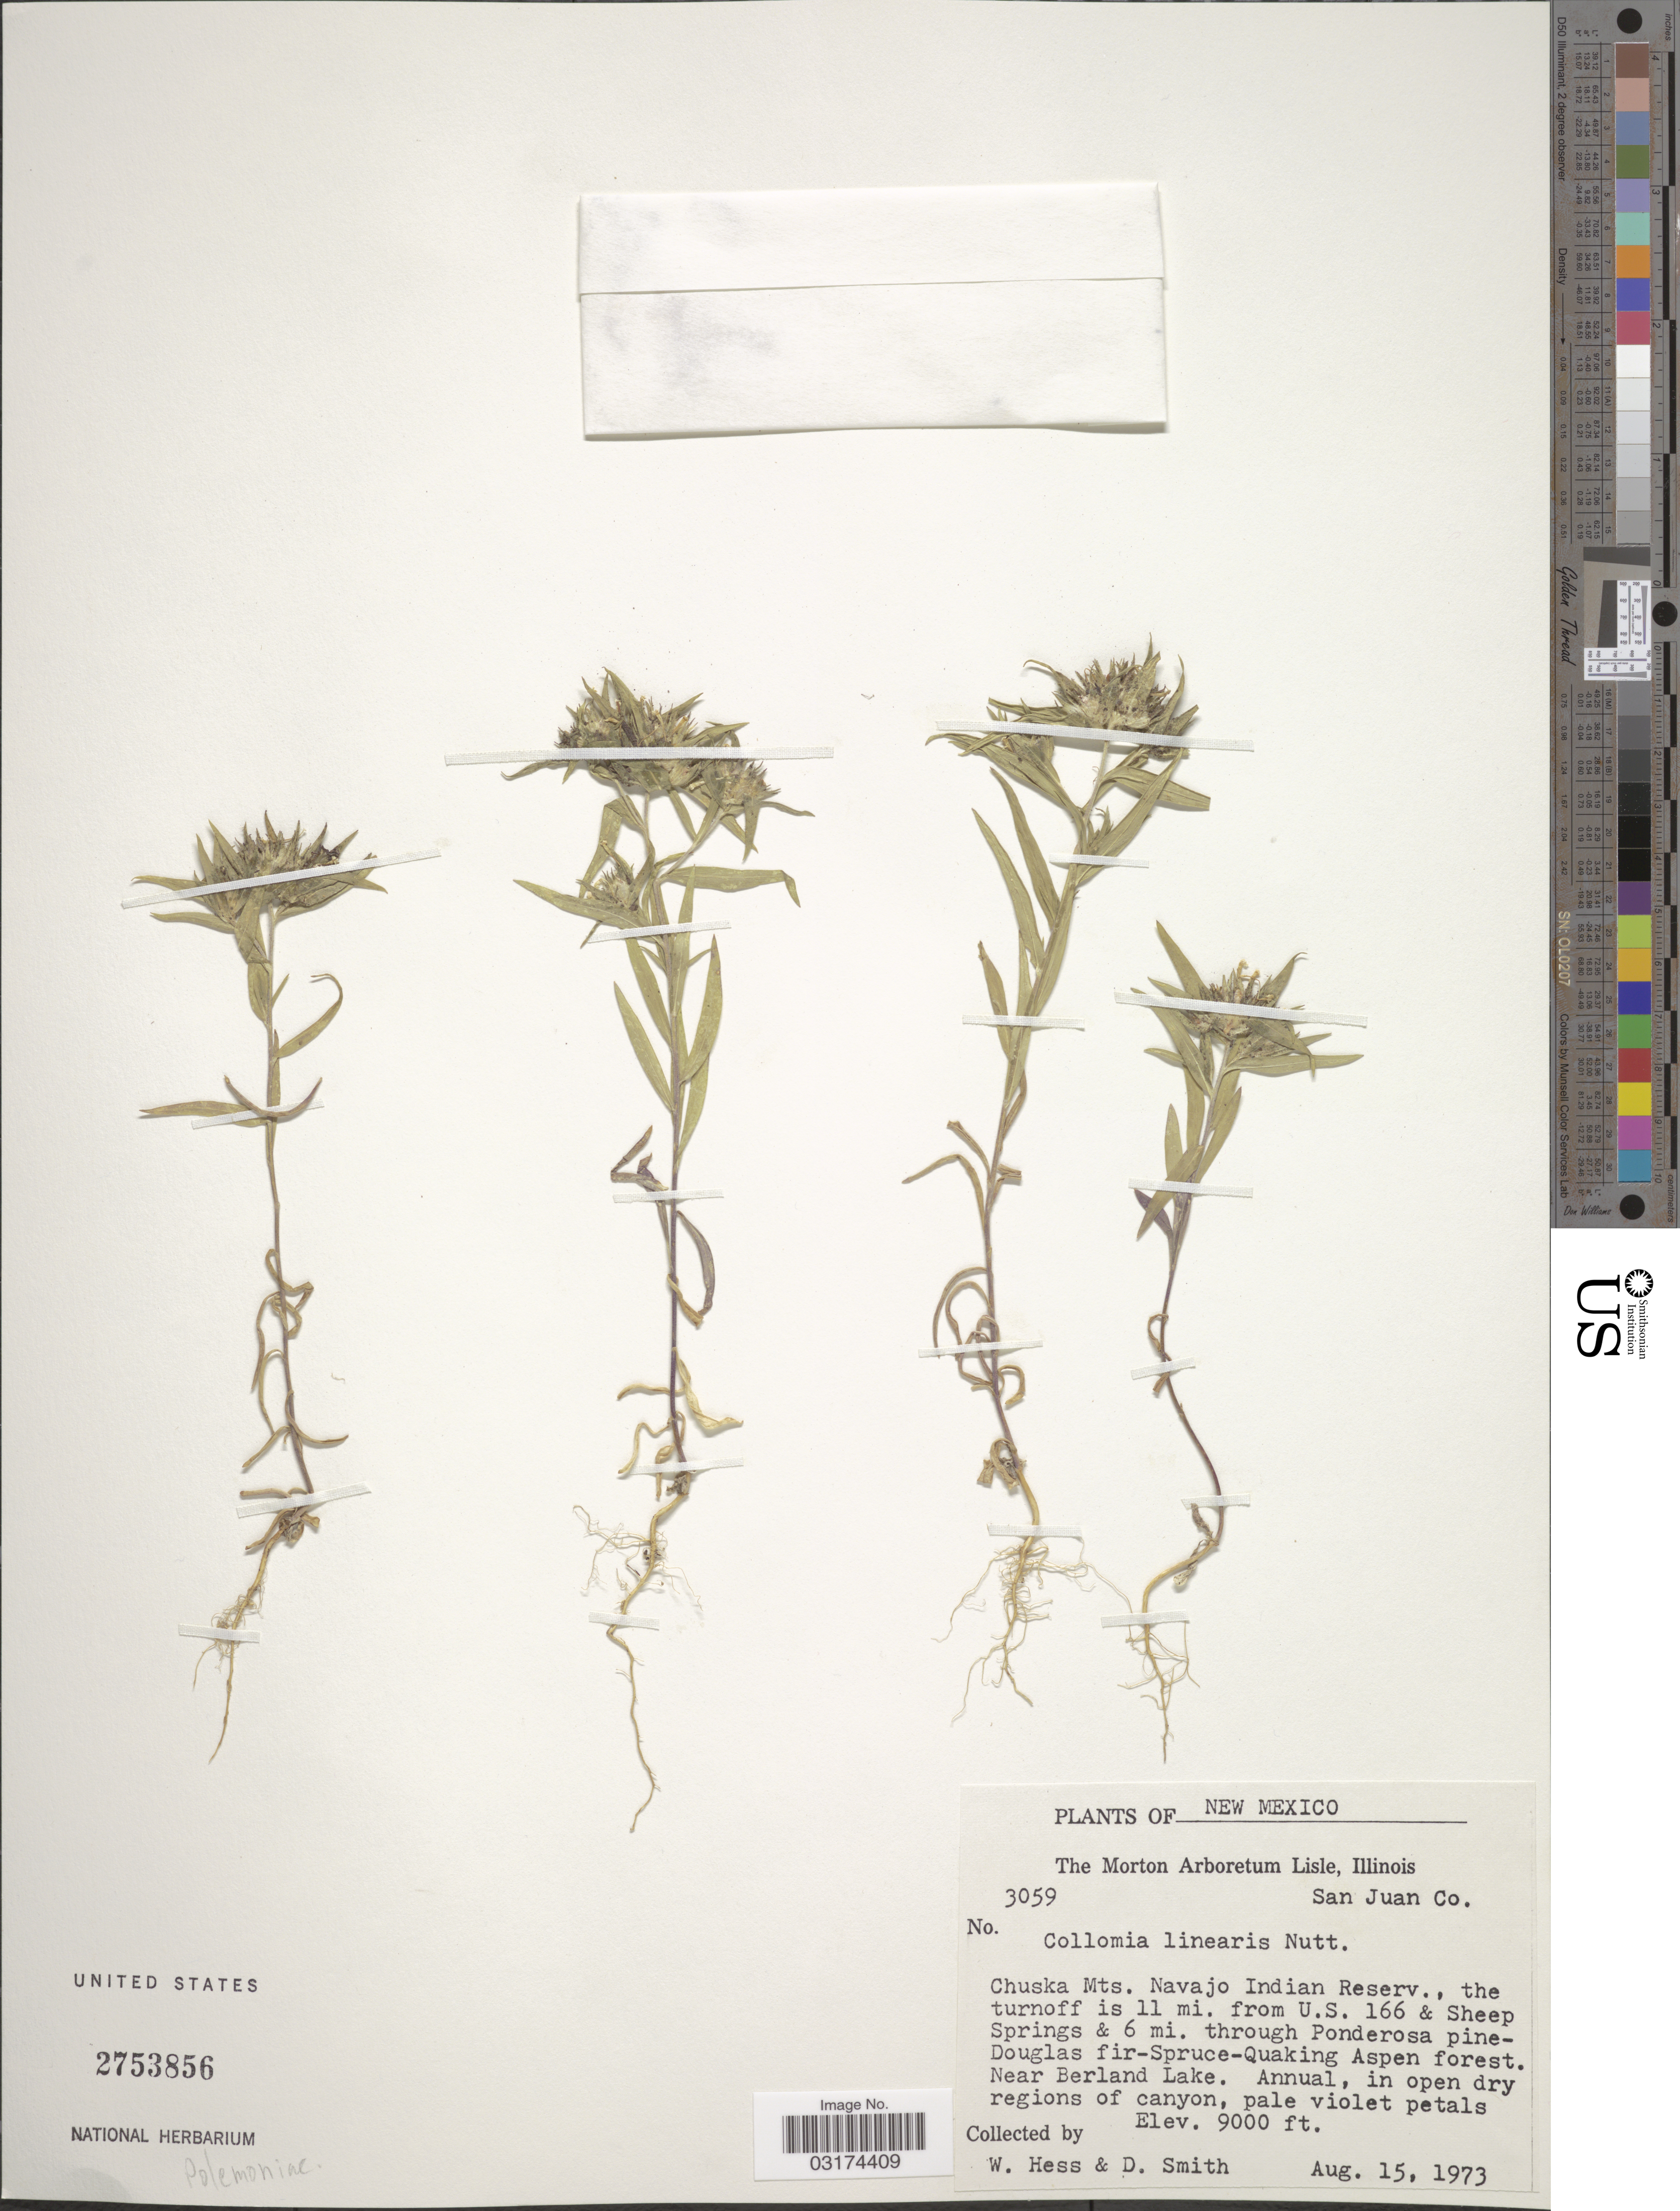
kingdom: Plantae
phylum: Tracheophyta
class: Magnoliopsida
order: Ericales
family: Polemoniaceae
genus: Collomia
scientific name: Collomia linearis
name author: Nutt.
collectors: W. Hess & D. Smith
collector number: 3059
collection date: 1973-08-15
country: United States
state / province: New Mexico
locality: San Juan Co. Chuska Mts. Navajo Indian Reserv., the turnoff is 11 mi. from U.S. 166 & Sheep Springs & 6 mi. through Ponderose pine-Douglas fir-Spruce-Quaking Aspen forest. Near Berland Lake.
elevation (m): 2743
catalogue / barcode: US 2753856